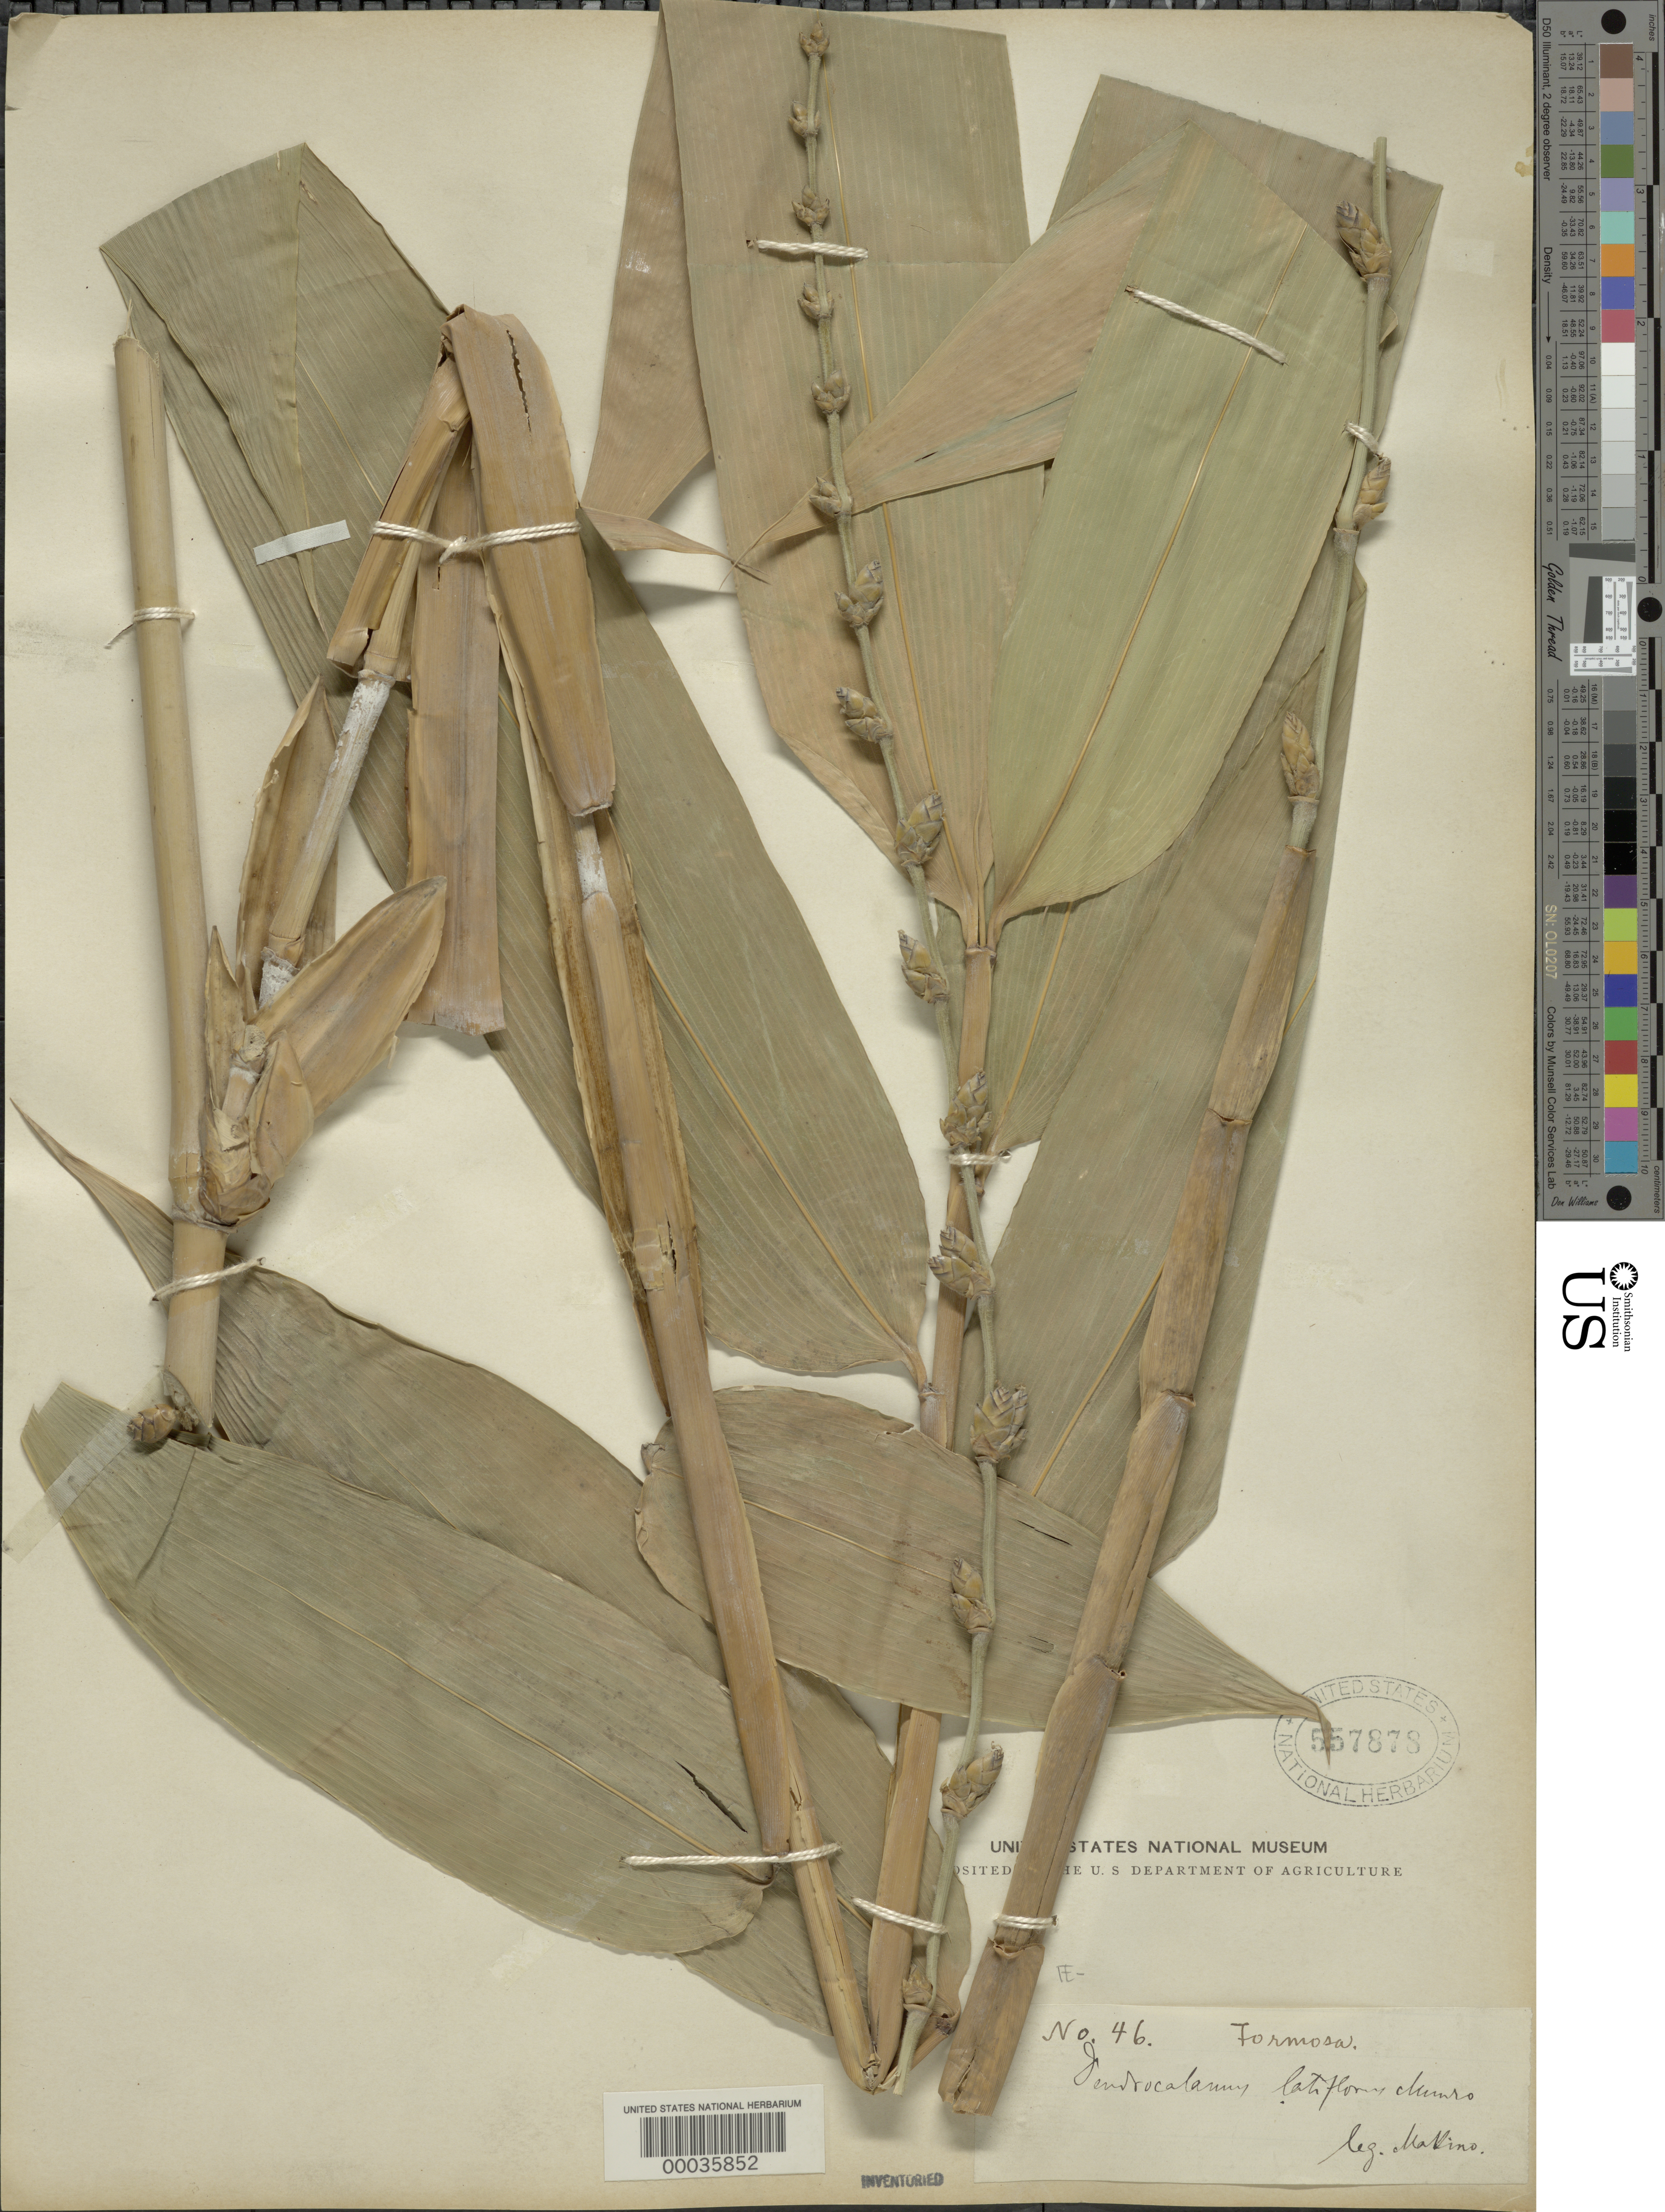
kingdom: Plantae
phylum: Tracheophyta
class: Liliopsida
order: Poales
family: Poaceae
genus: Dendrocalamus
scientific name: Dendrocalamus latiflorus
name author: Munro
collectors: T. Makino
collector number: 46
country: Taiwan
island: Taiwan [Formosa]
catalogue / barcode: US 557878